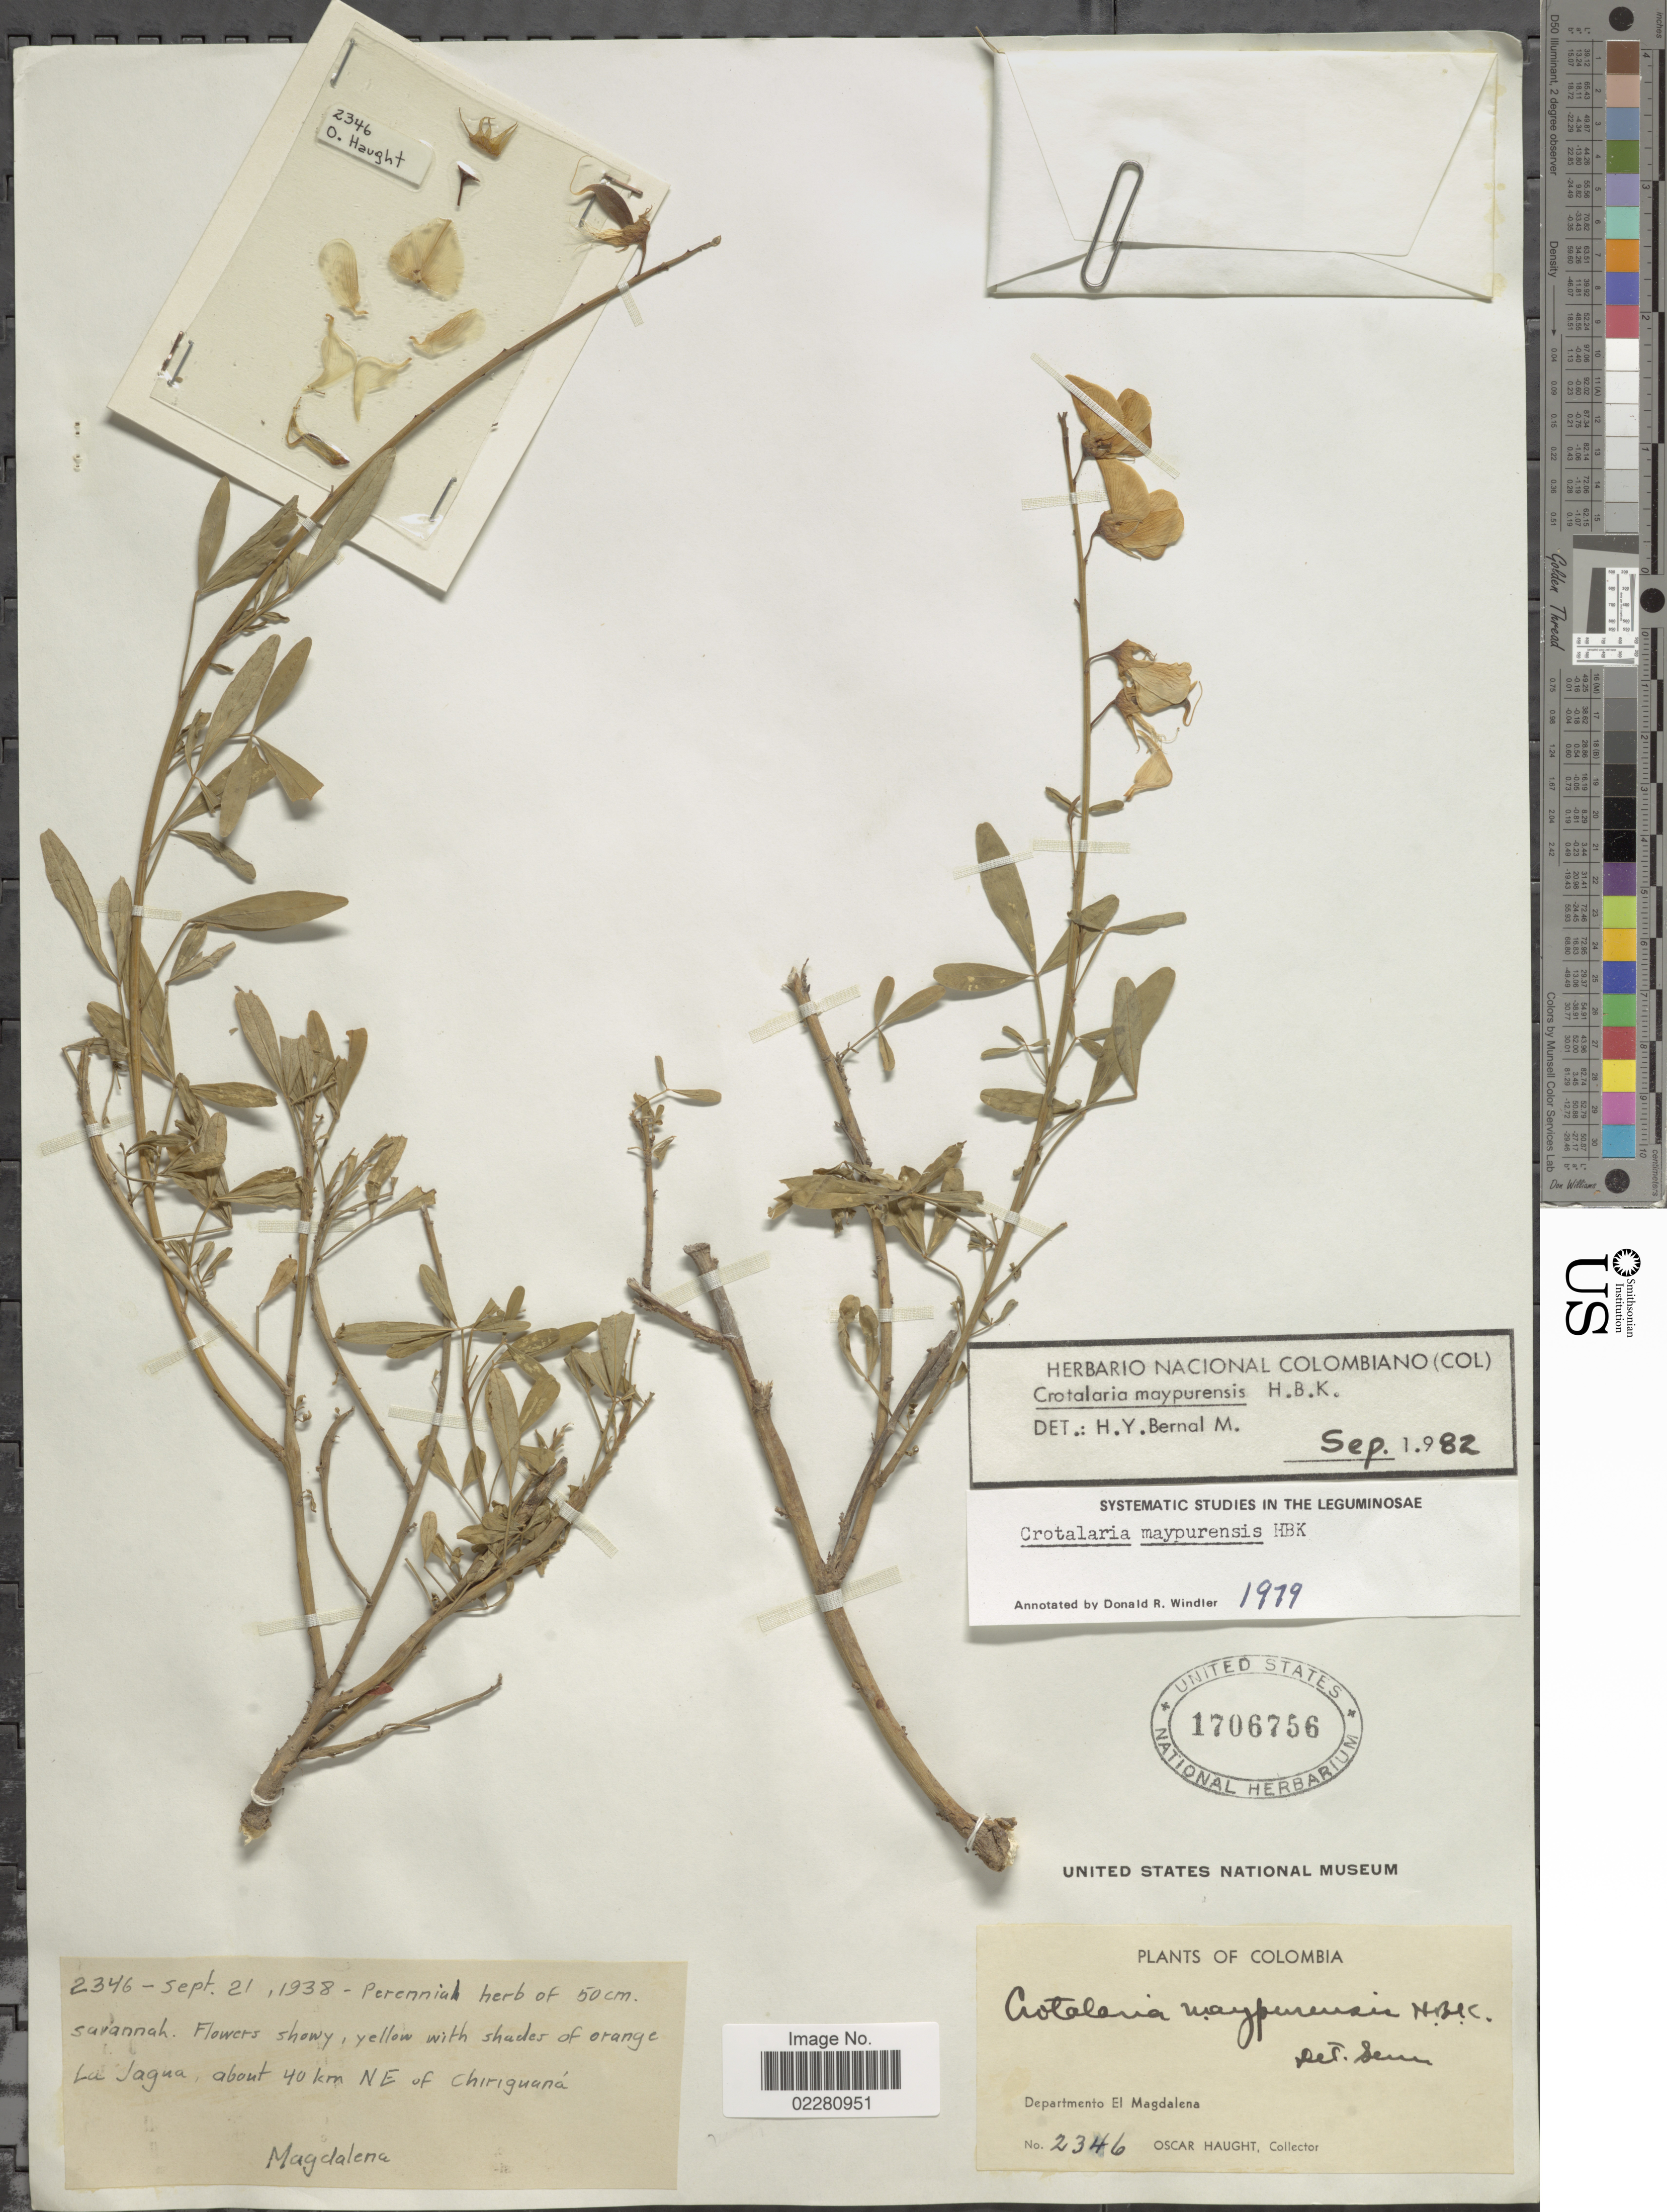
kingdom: Plantae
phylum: Tracheophyta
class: Magnoliopsida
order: Fabales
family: Fabaceae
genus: Crotalaria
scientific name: Crotalaria maypurensis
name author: Kunth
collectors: O. Haught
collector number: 2346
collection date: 1938-09-21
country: Colombia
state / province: Magdalena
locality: La Jagua, about 40 km NE of Chiriguana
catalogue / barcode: US 1706756